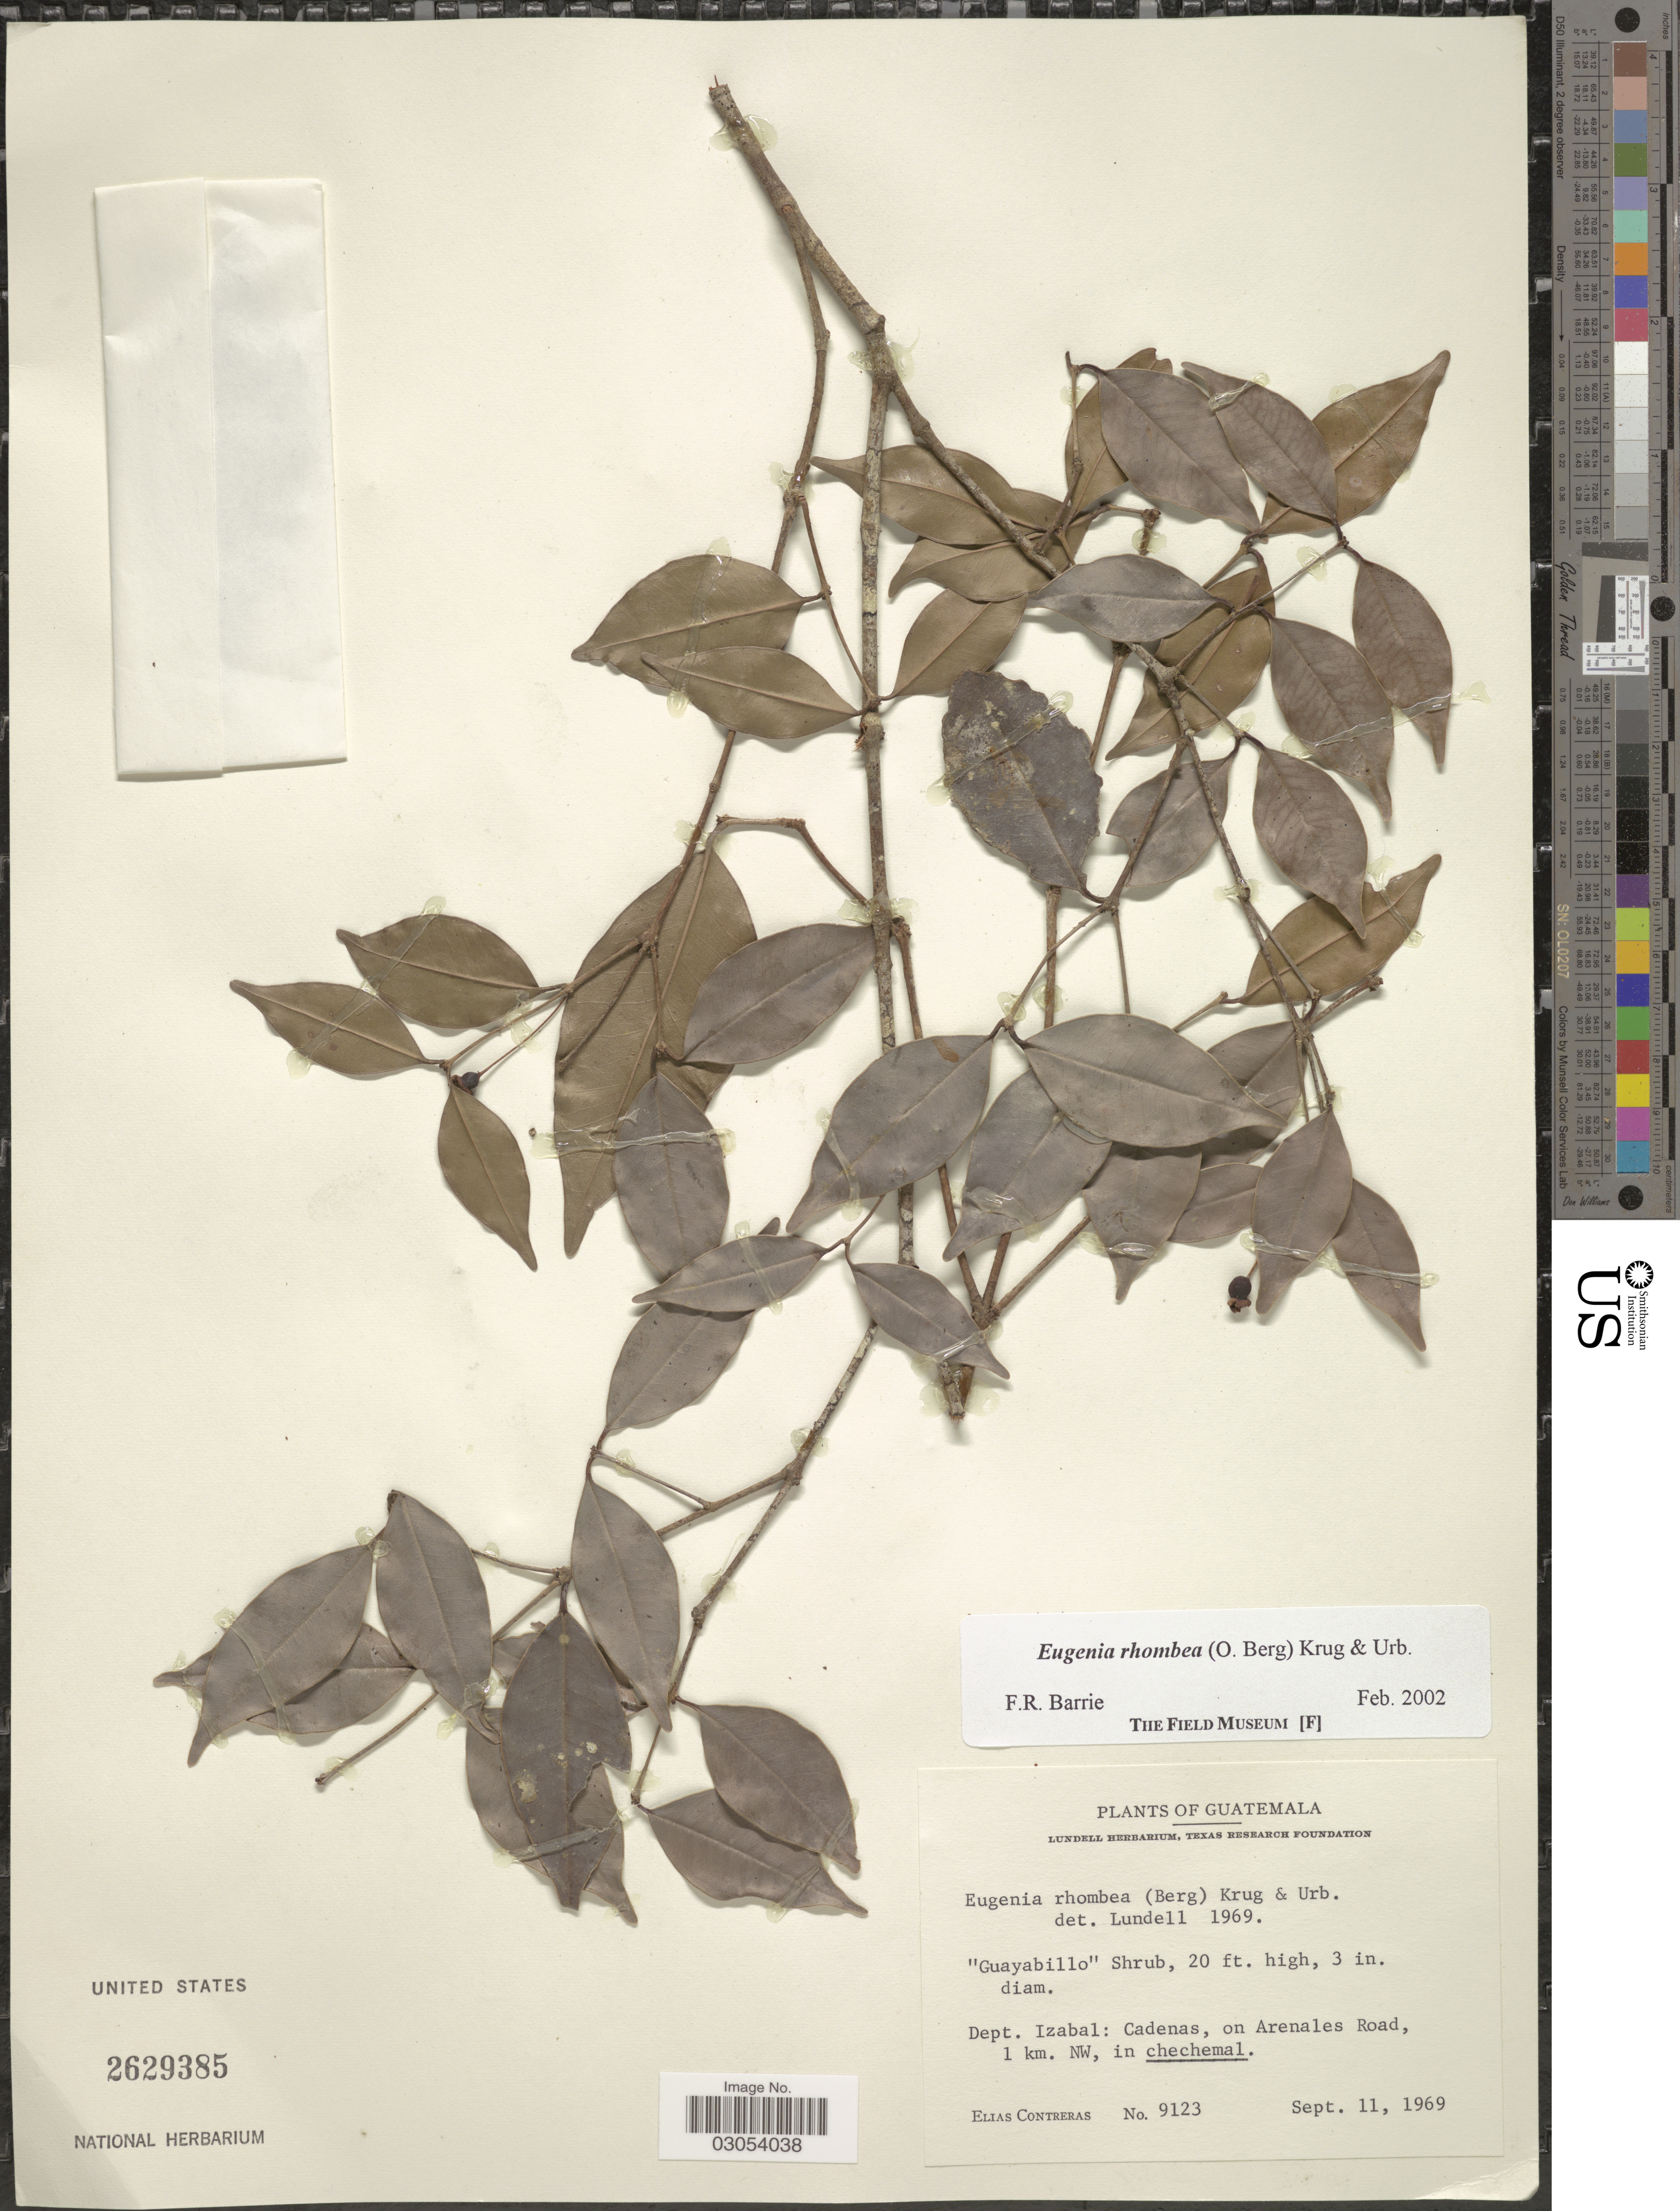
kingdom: Plantae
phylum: Tracheophyta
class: Magnoliopsida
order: Myrtales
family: Myrtaceae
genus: Eugenia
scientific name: Eugenia rhombea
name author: (O. Berg) Krug & Urb.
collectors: E. Contreras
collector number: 9123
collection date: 1969-09-11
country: Guatemala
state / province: Izabal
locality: Dept. Izabal: Cadenas, on Arenales Road, 1 km. NW, in chechemal.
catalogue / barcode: US 2629385